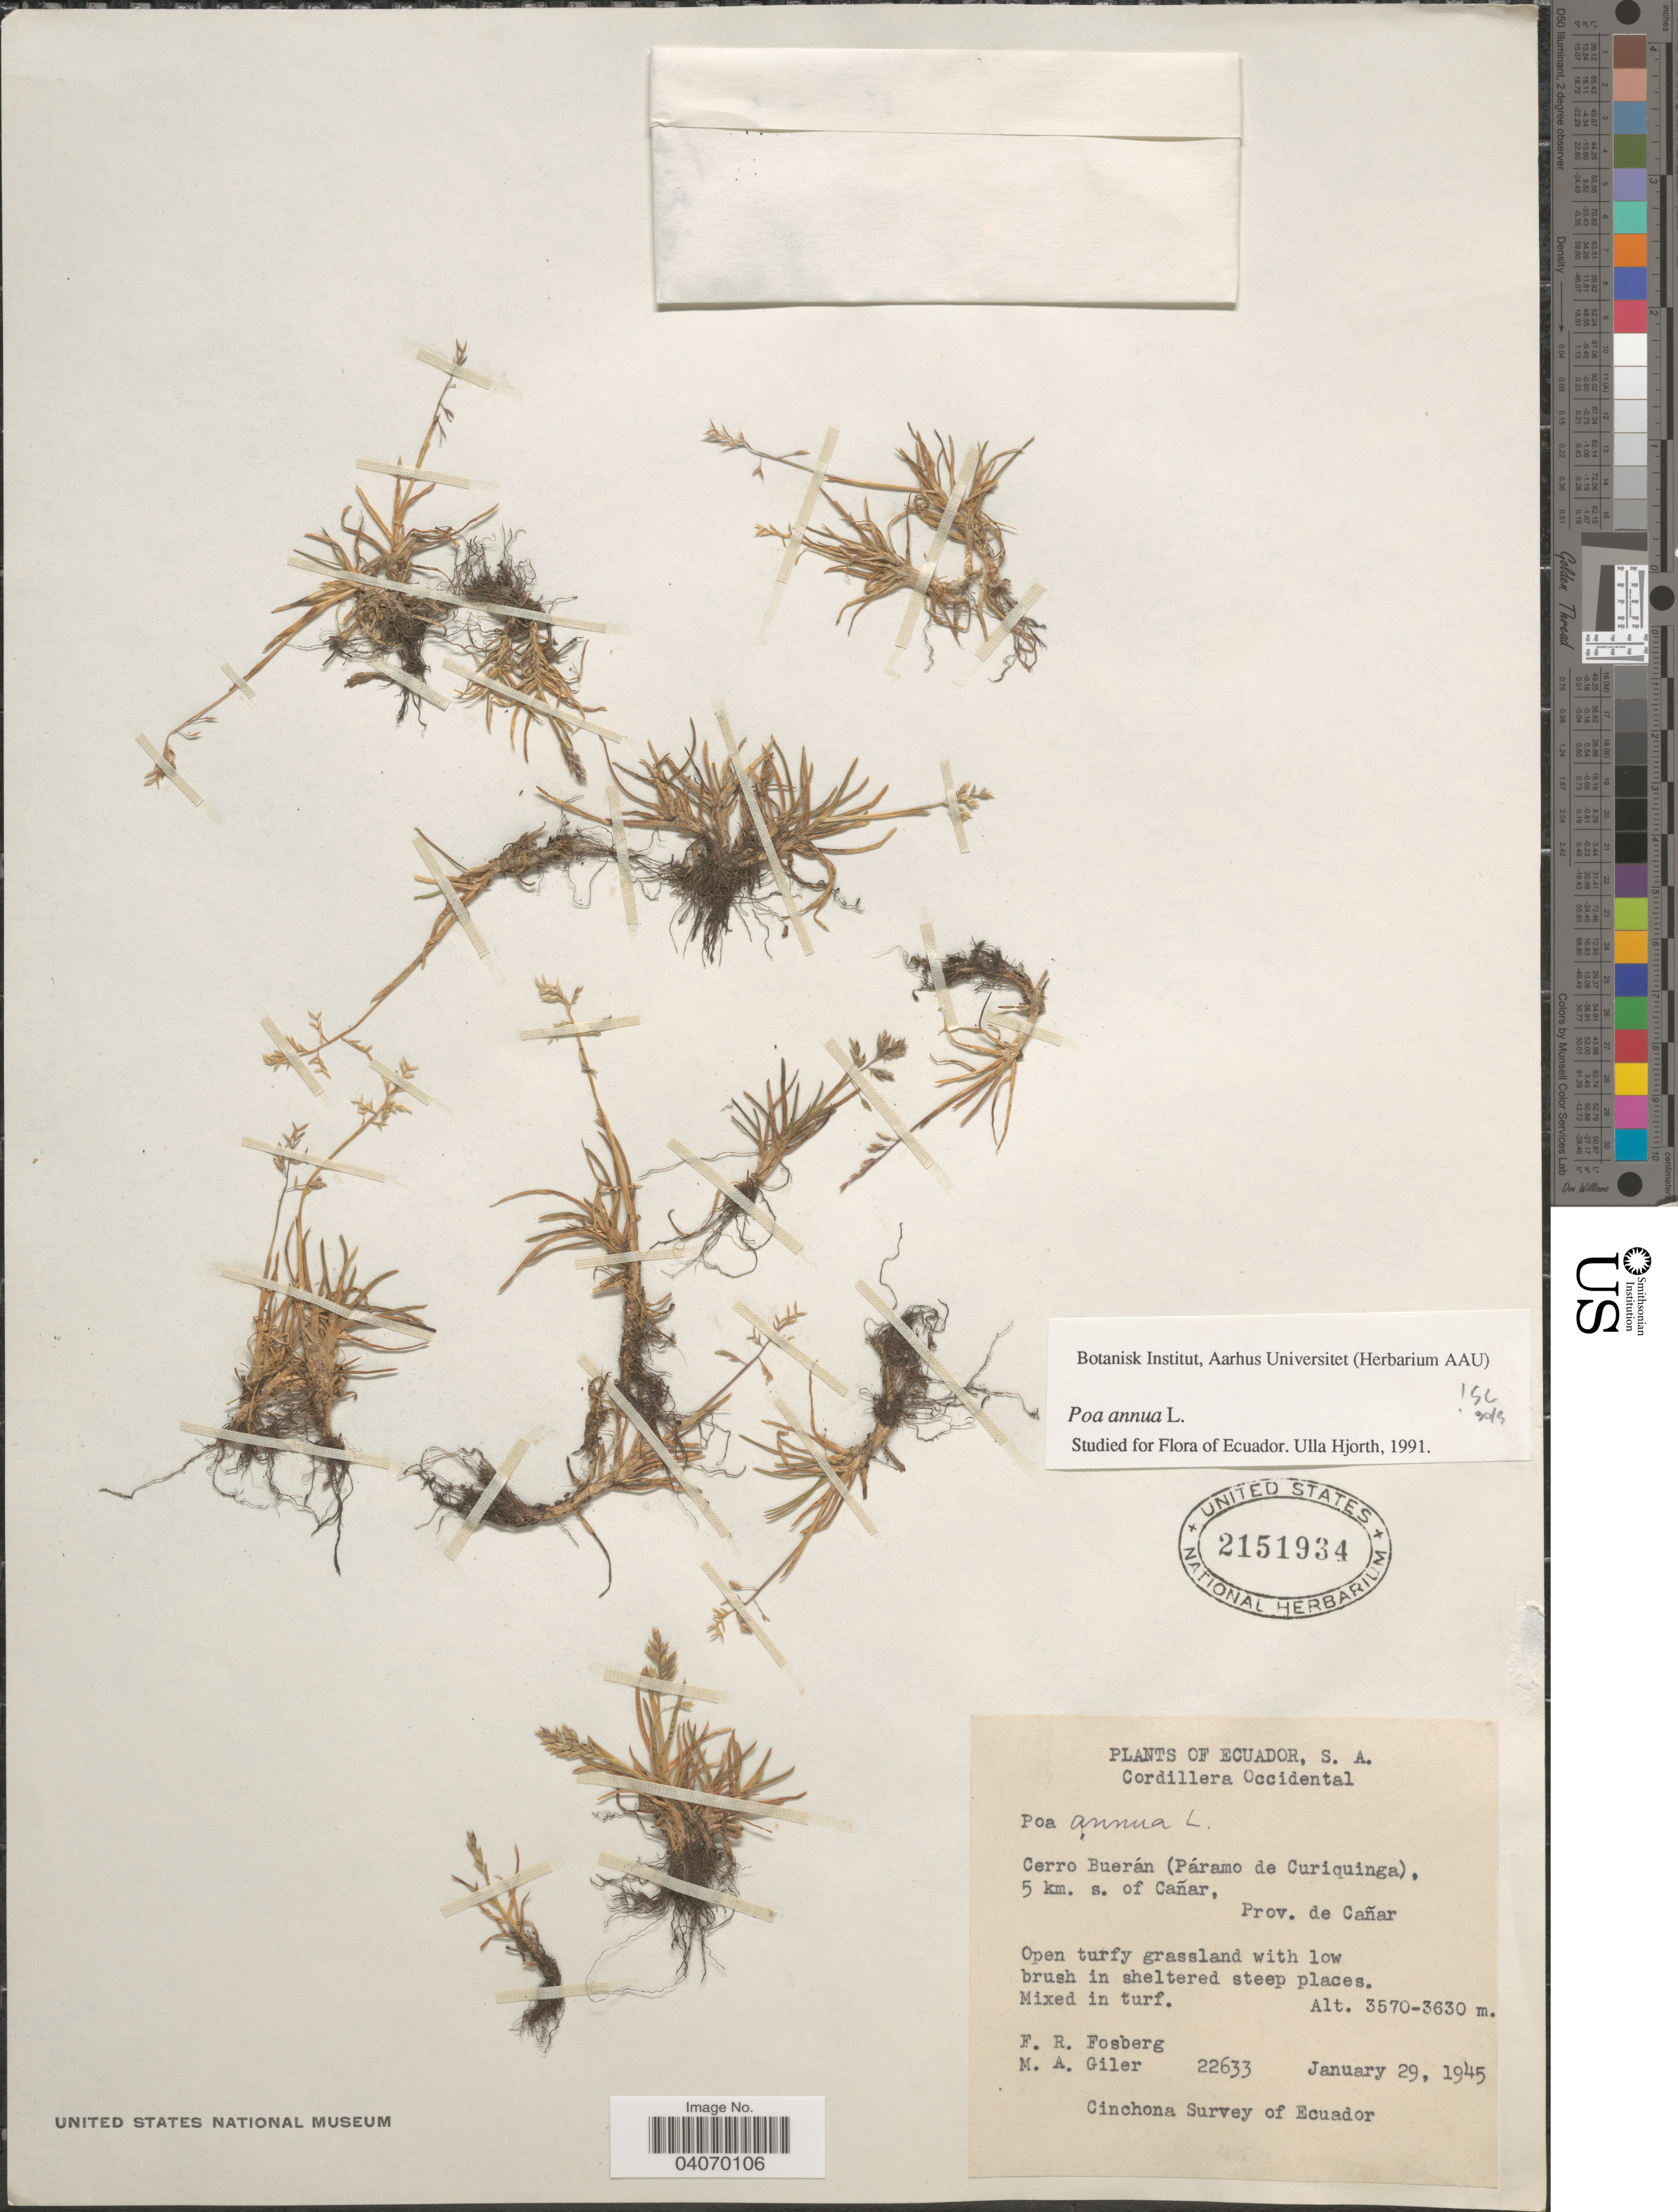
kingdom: Plantae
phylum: Tracheophyta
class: Liliopsida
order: Poales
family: Poaceae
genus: Poa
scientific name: Poa annua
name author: L.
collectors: F. R. Fosberg & M. Giler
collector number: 22633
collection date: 1945-01-29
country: Ecuador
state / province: Cañar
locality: Cordillera Occidental. Cerro Buerán (Páramo de Curiquinga), 5 km. s. of Cañar. Cinchona Survey of Ecuador.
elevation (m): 3570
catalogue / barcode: US 2151934